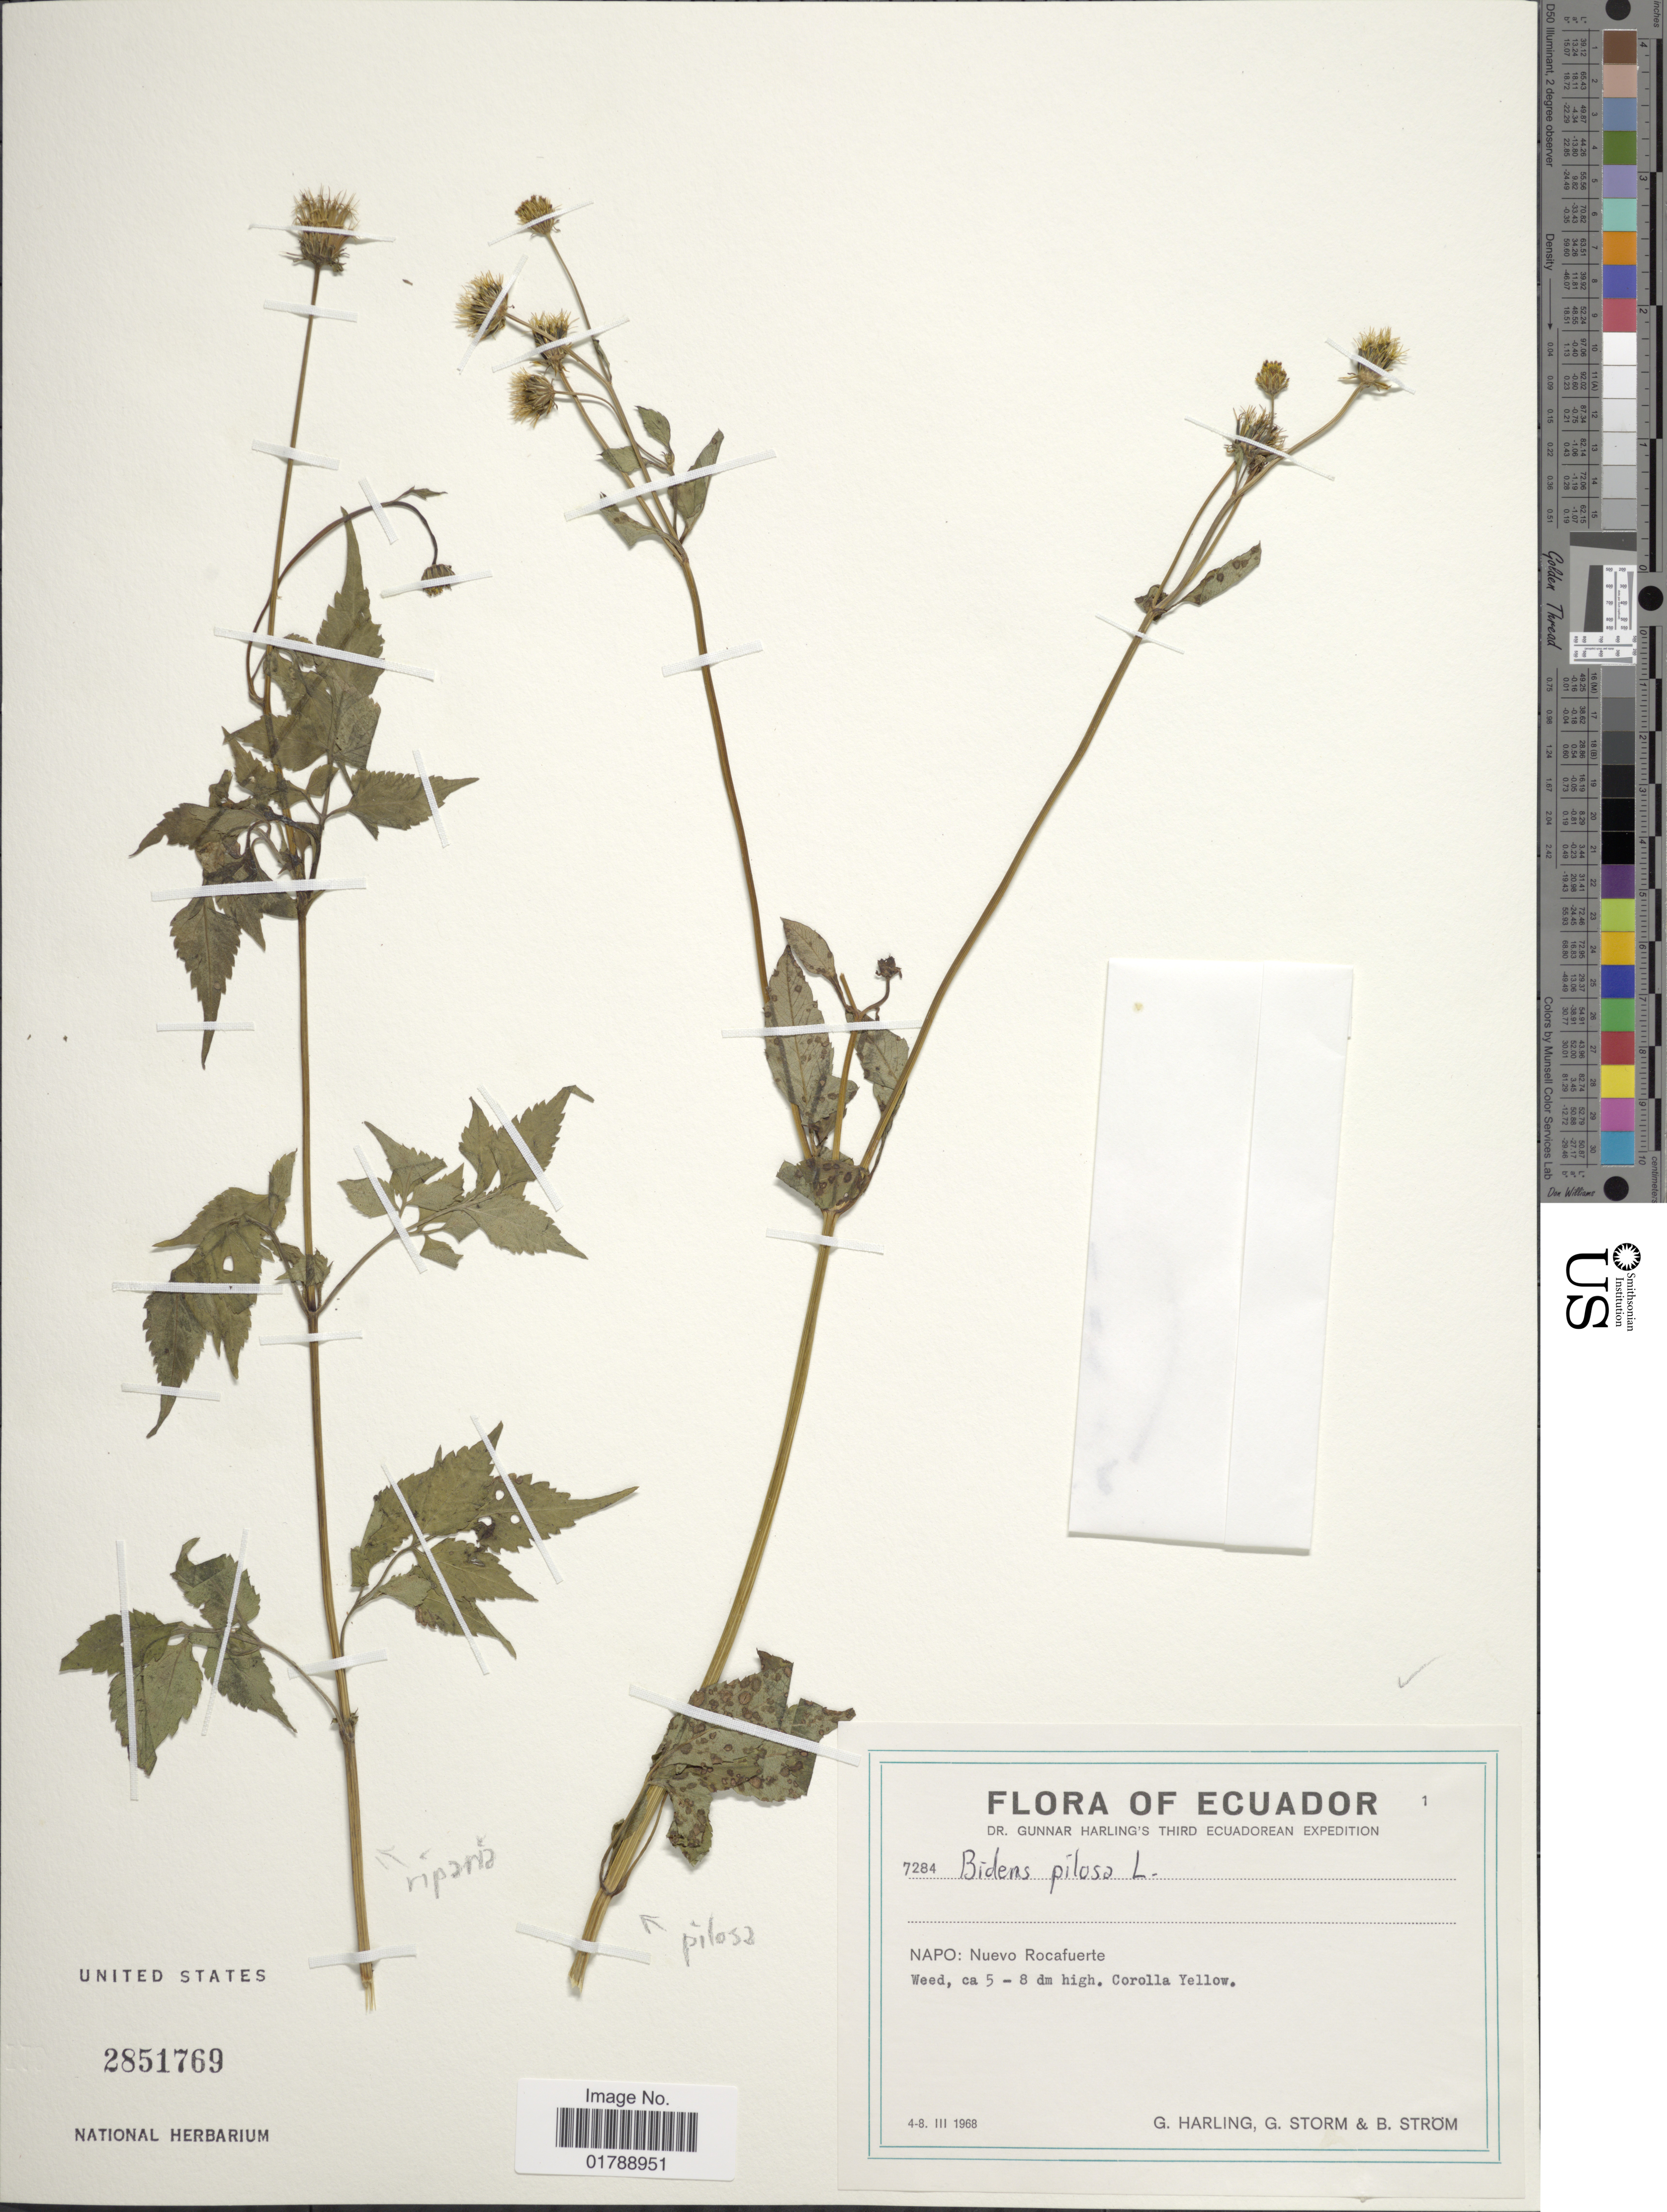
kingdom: Plantae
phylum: Tracheophyta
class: Magnoliopsida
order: Asterales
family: Asteraceae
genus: Bidens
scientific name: Bidens riparia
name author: Kunth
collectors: G. Harling, G. Storm & B. Ström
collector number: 7284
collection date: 1968-03-04/1968-03-08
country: Ecuador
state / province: Napo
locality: Nuevo Rocafuerte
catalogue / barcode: US 2851769